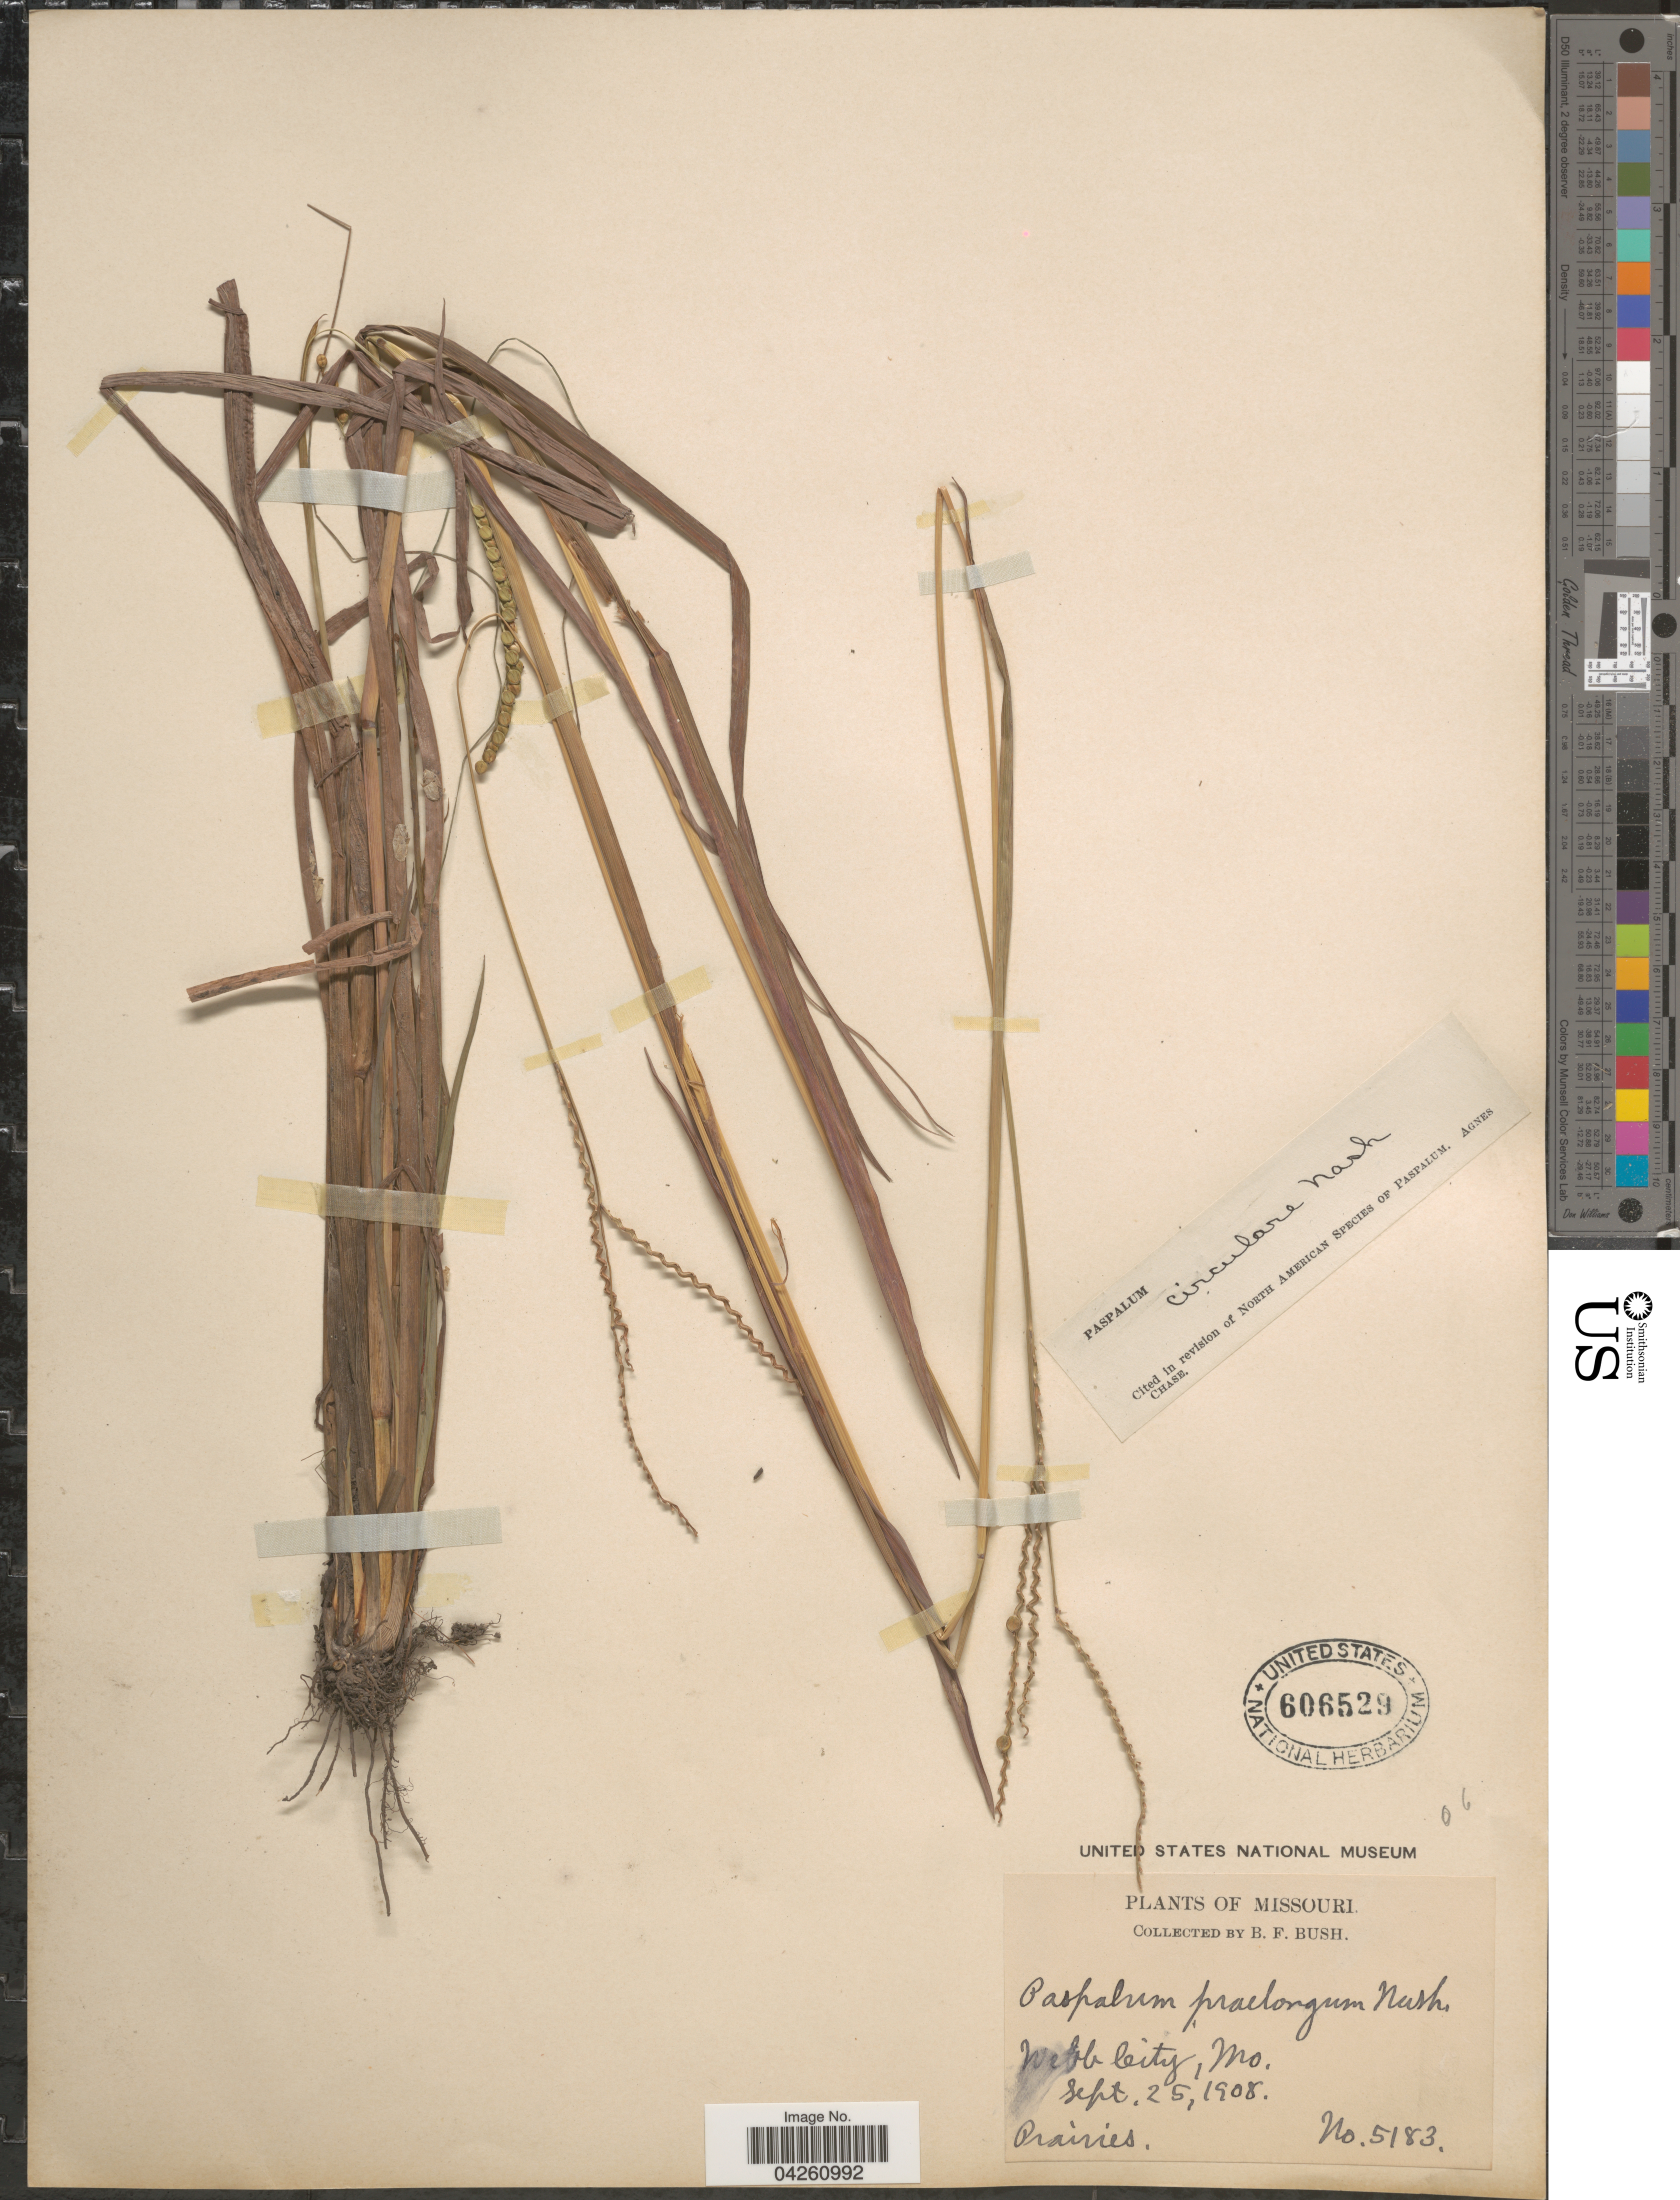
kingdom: Plantae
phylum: Tracheophyta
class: Liliopsida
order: Poales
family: Poaceae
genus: Paspalum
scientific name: Paspalum circulare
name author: Nash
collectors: B. F. Bush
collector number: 5183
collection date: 1908-09-25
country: United States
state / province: Missouri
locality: Webb City, Mo.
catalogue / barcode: US 606529